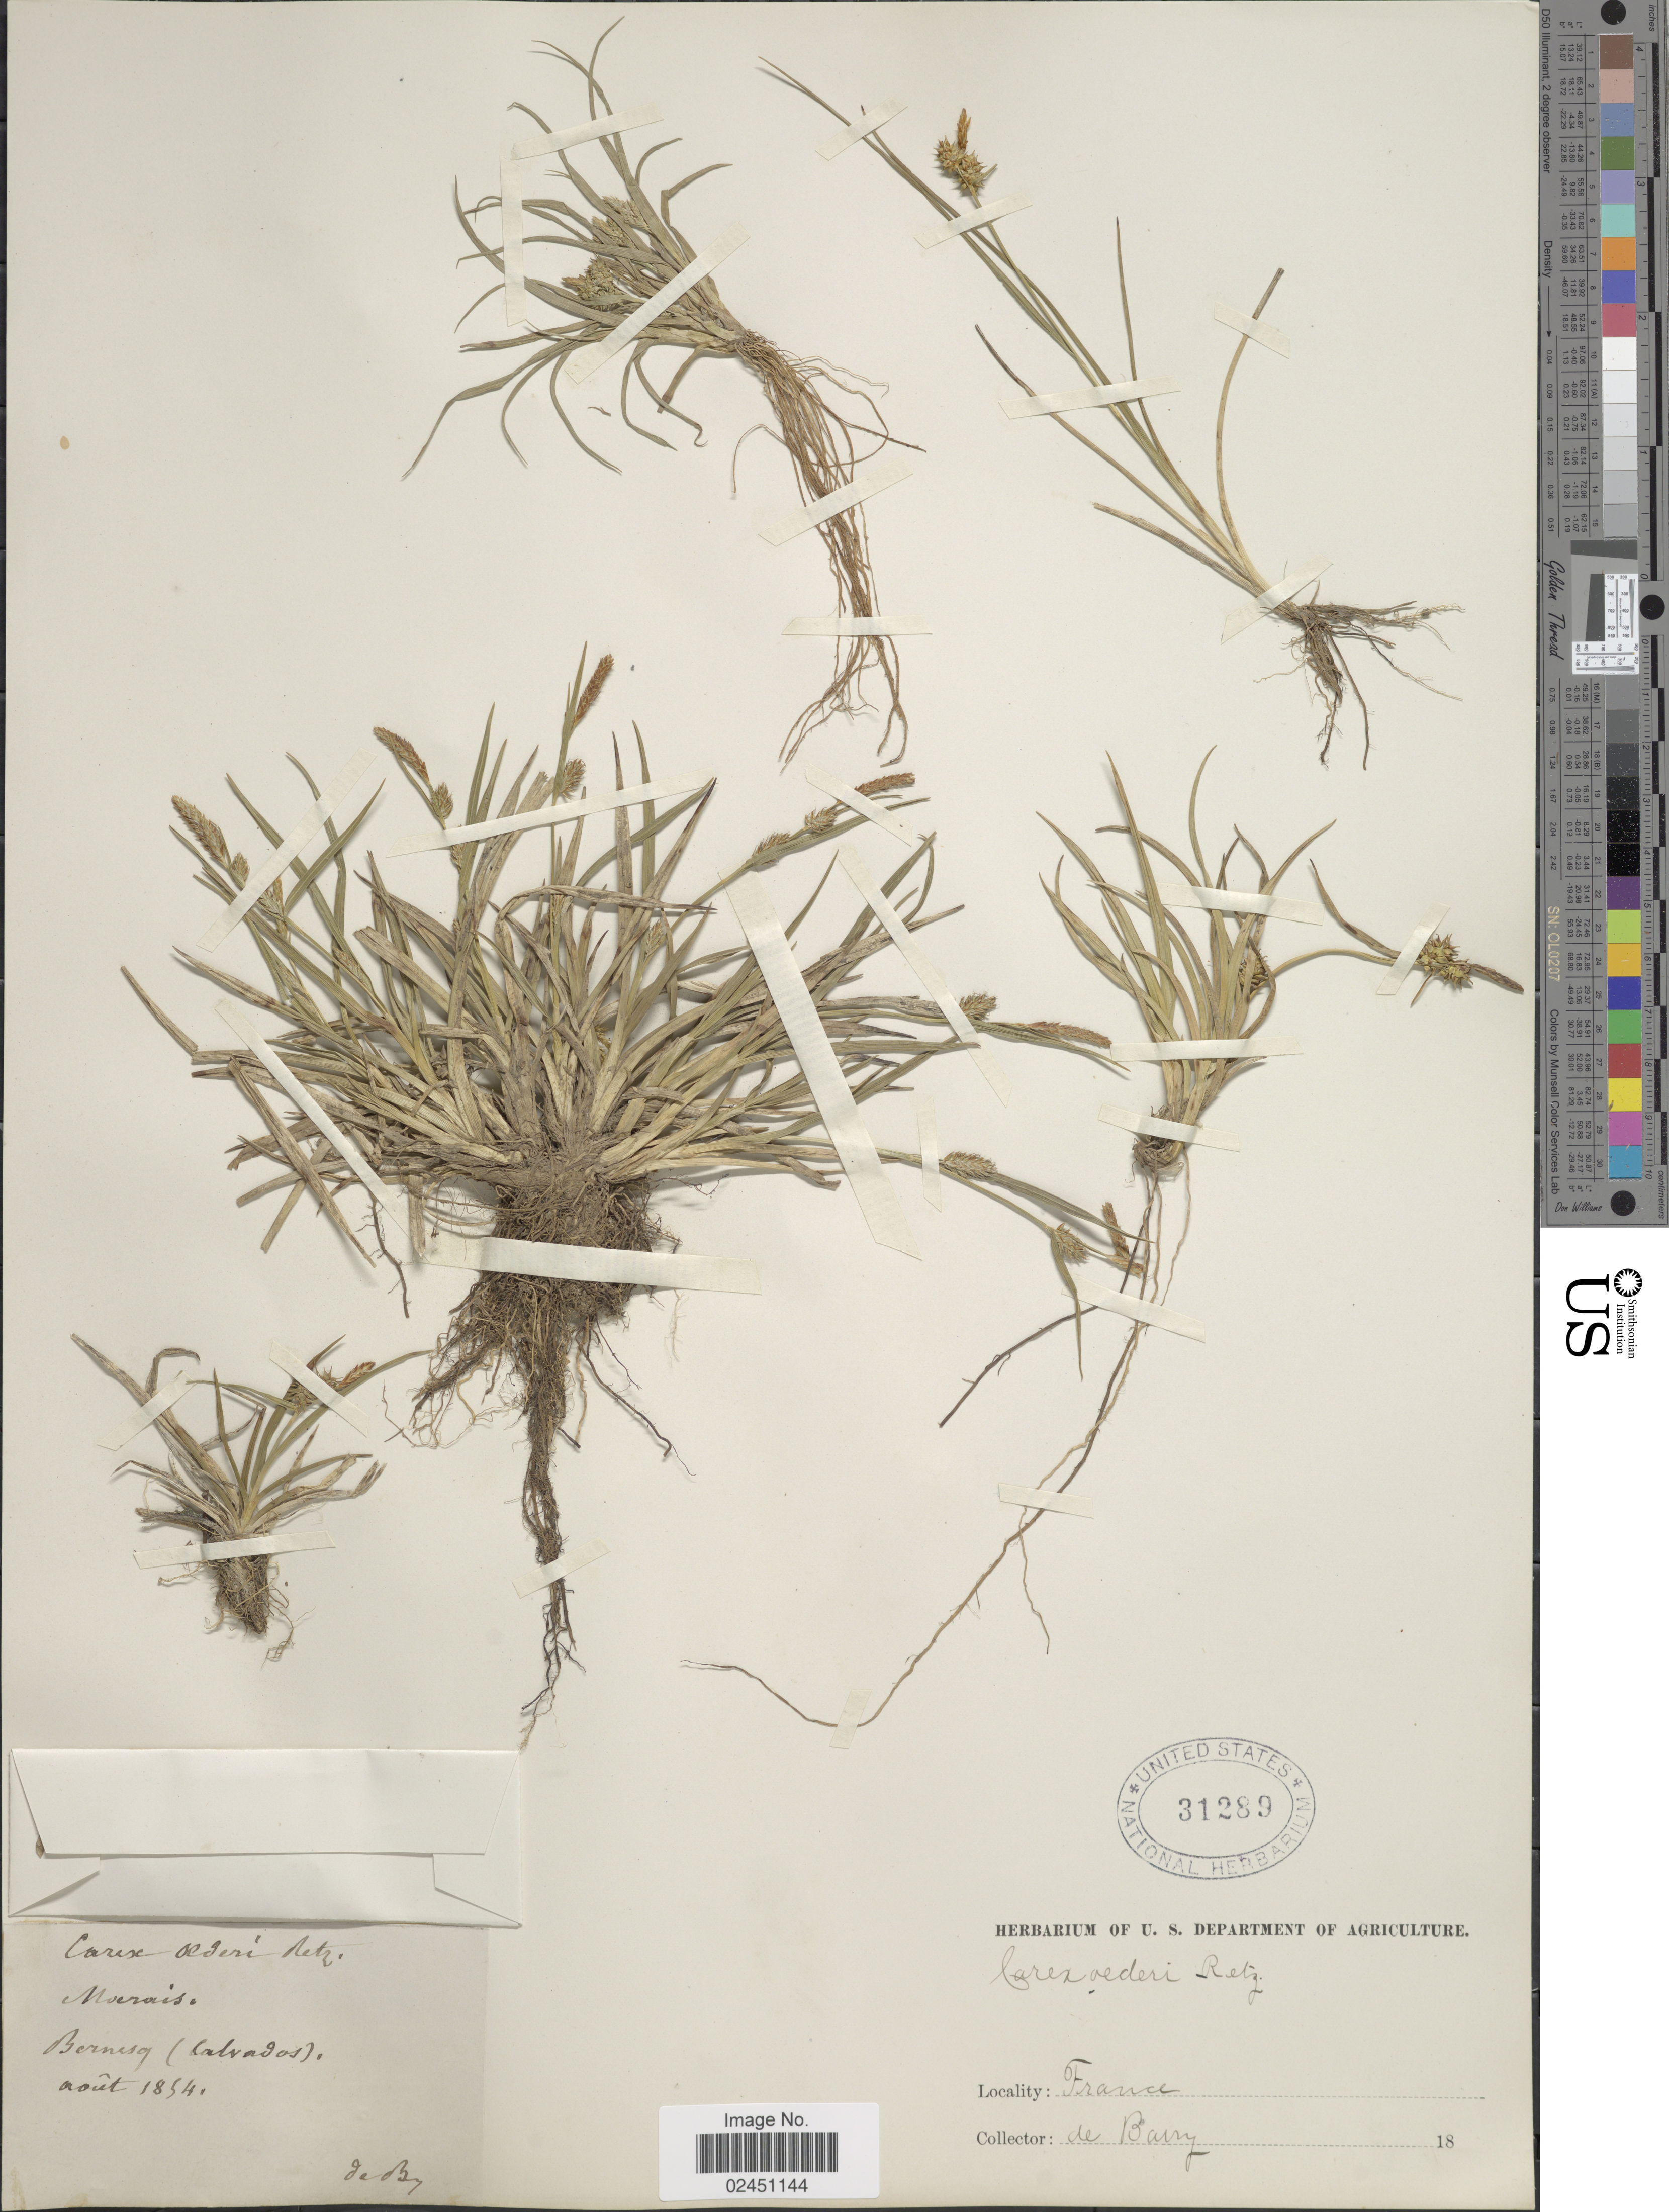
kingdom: Plantae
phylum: Tracheophyta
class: Liliopsida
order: Poales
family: Cyperaceae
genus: Carex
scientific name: Carex oederi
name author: Retz.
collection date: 1854-08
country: France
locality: Marais, Bernesq (Calvados) [interpreted]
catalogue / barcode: US 31289